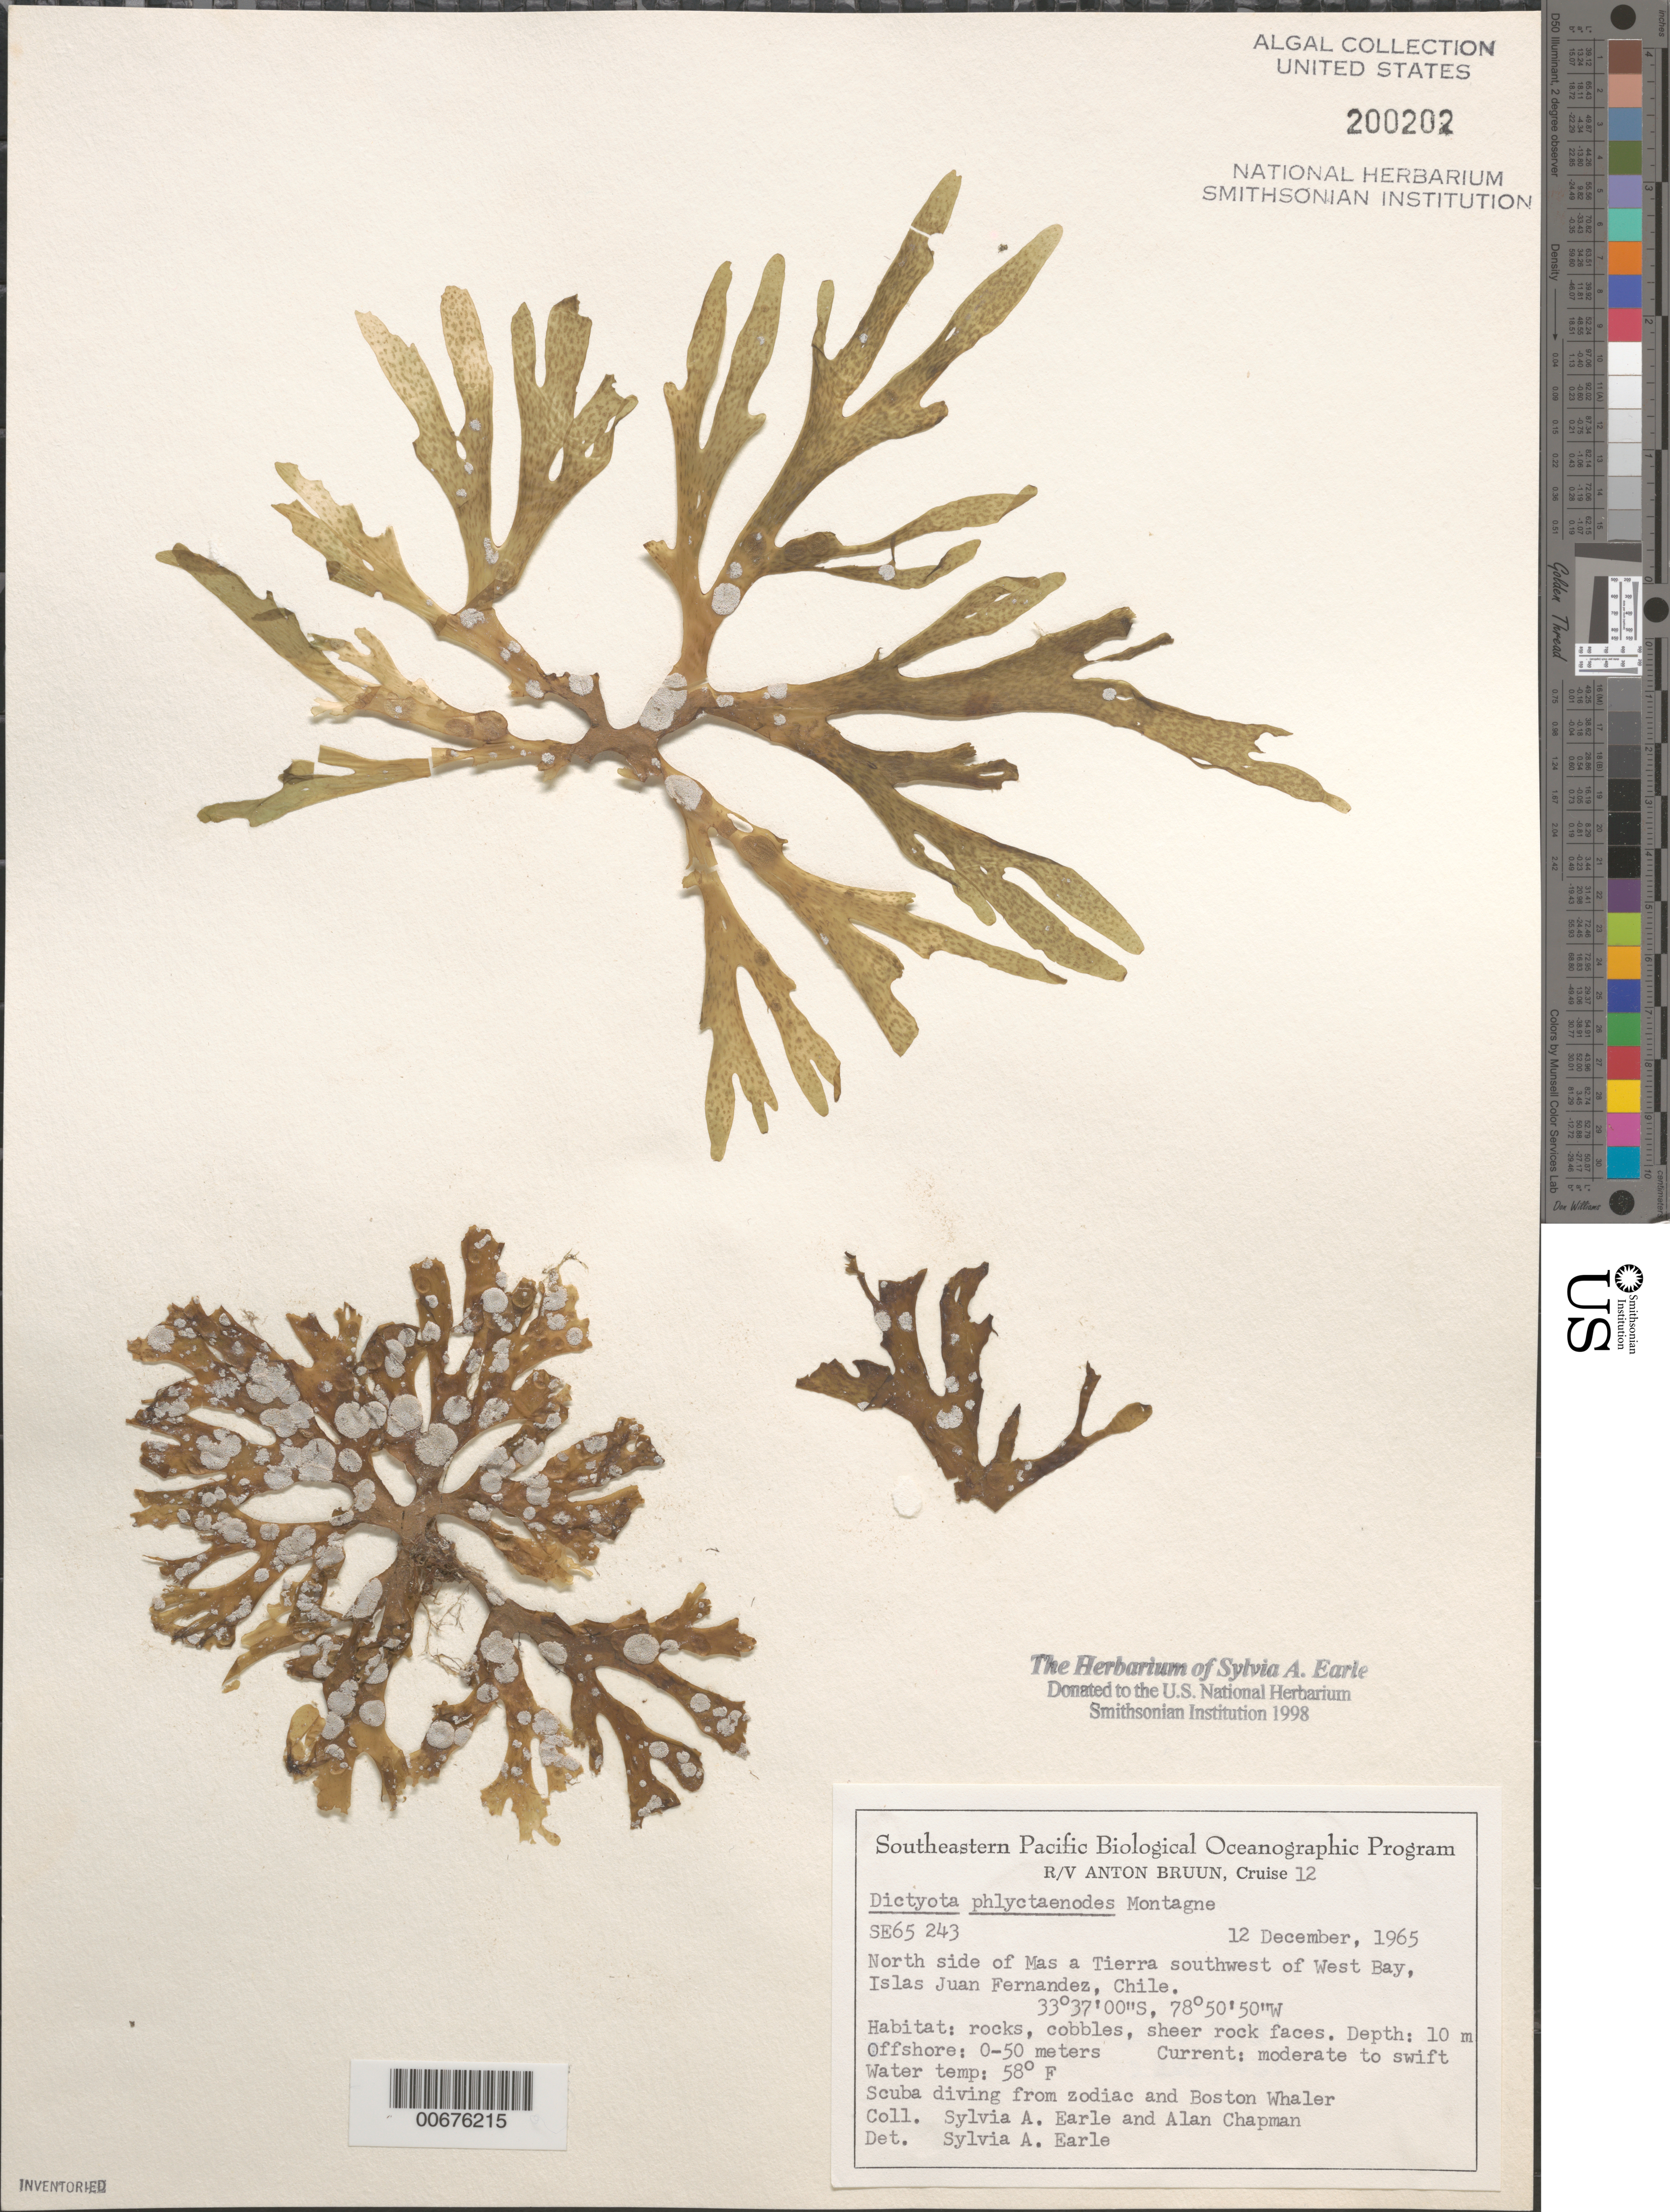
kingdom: Chromista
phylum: Ochrophyta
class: Phaeophyceae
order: Dictyotales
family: Dictyotaceae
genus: Dictyota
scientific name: Dictyota phlyctaenodes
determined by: Earle, S. A.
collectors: S. A. Earle & A. Chapman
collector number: SE 65243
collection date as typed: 12 Dec 1965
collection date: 1965-12-12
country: Chile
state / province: Valparaíso (V)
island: Isla Más a Tierra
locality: Southwest of West Bay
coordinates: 33 37' 00" S, 78 50' 50" W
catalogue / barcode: US 200202